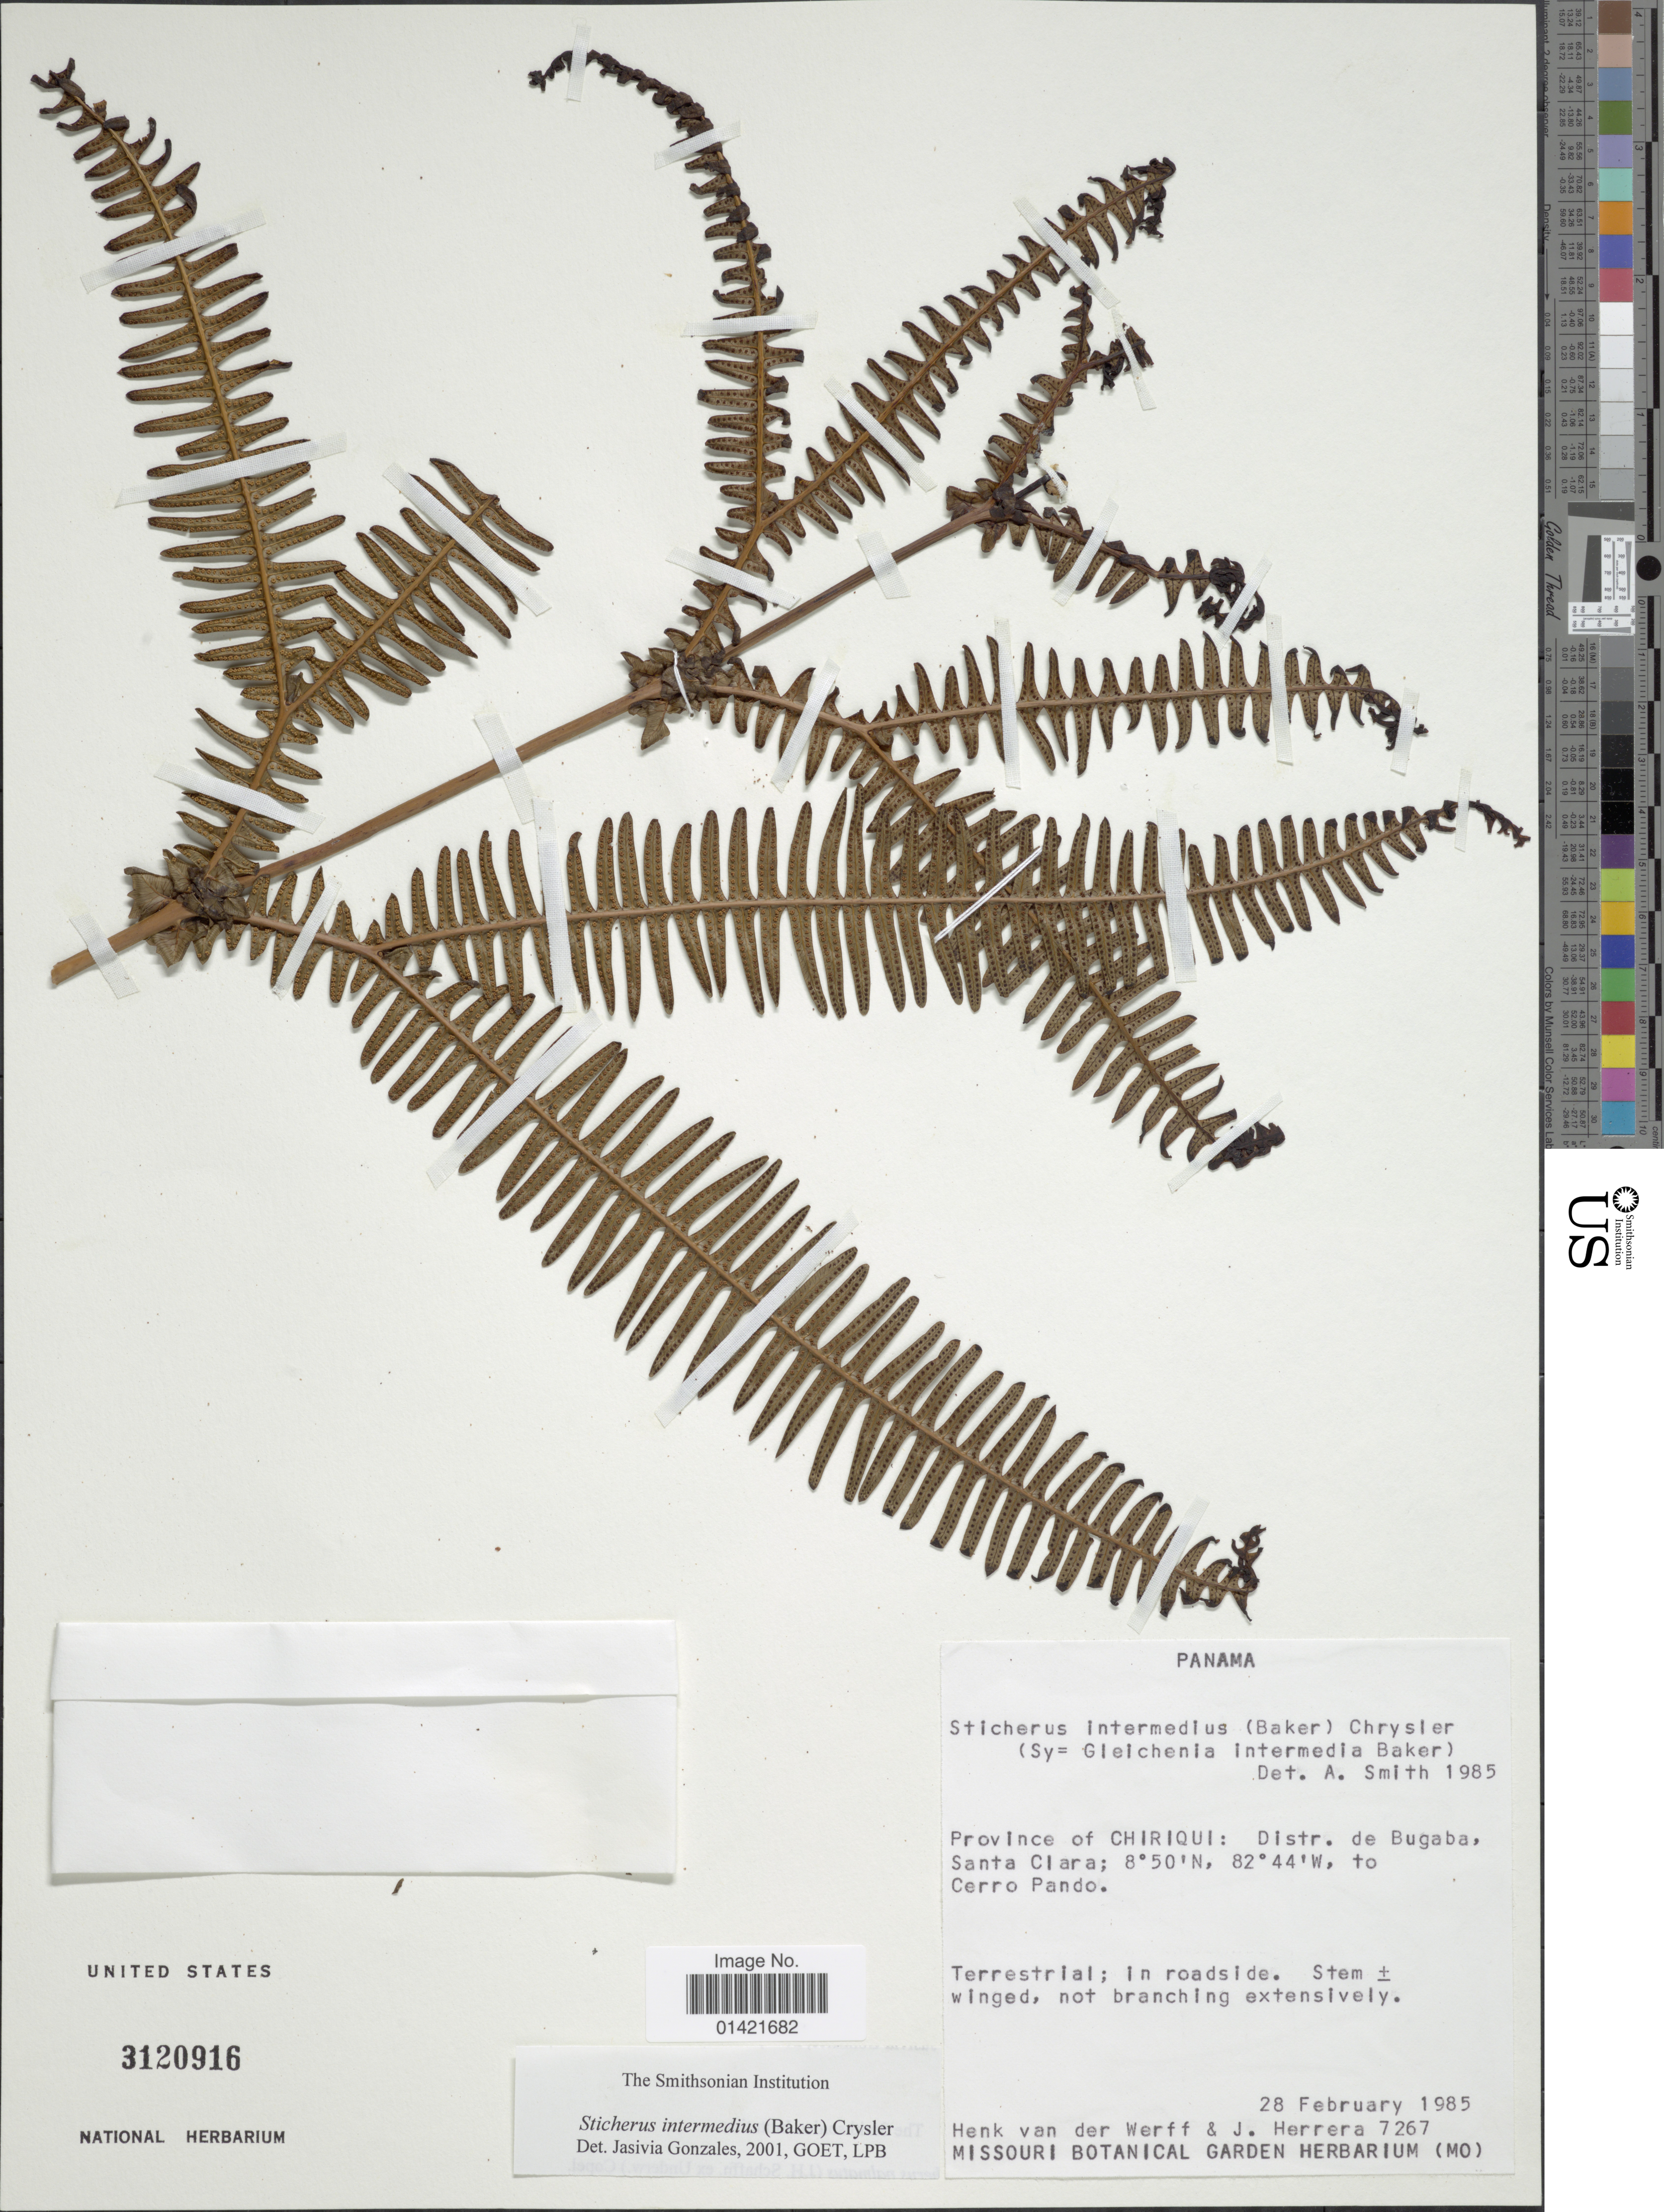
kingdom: Plantae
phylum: Tracheophyta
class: Polypodiopsida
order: Gleicheniales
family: Gleicheniaceae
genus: Sticherus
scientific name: Sticherus intermedius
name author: (Baker) Chrysler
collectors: H. van der Werff & J. Herrera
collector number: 7267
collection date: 1985-02-28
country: Panama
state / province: Chiriqui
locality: Distr. de Bugaba, Santa Clara.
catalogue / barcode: US 3120916